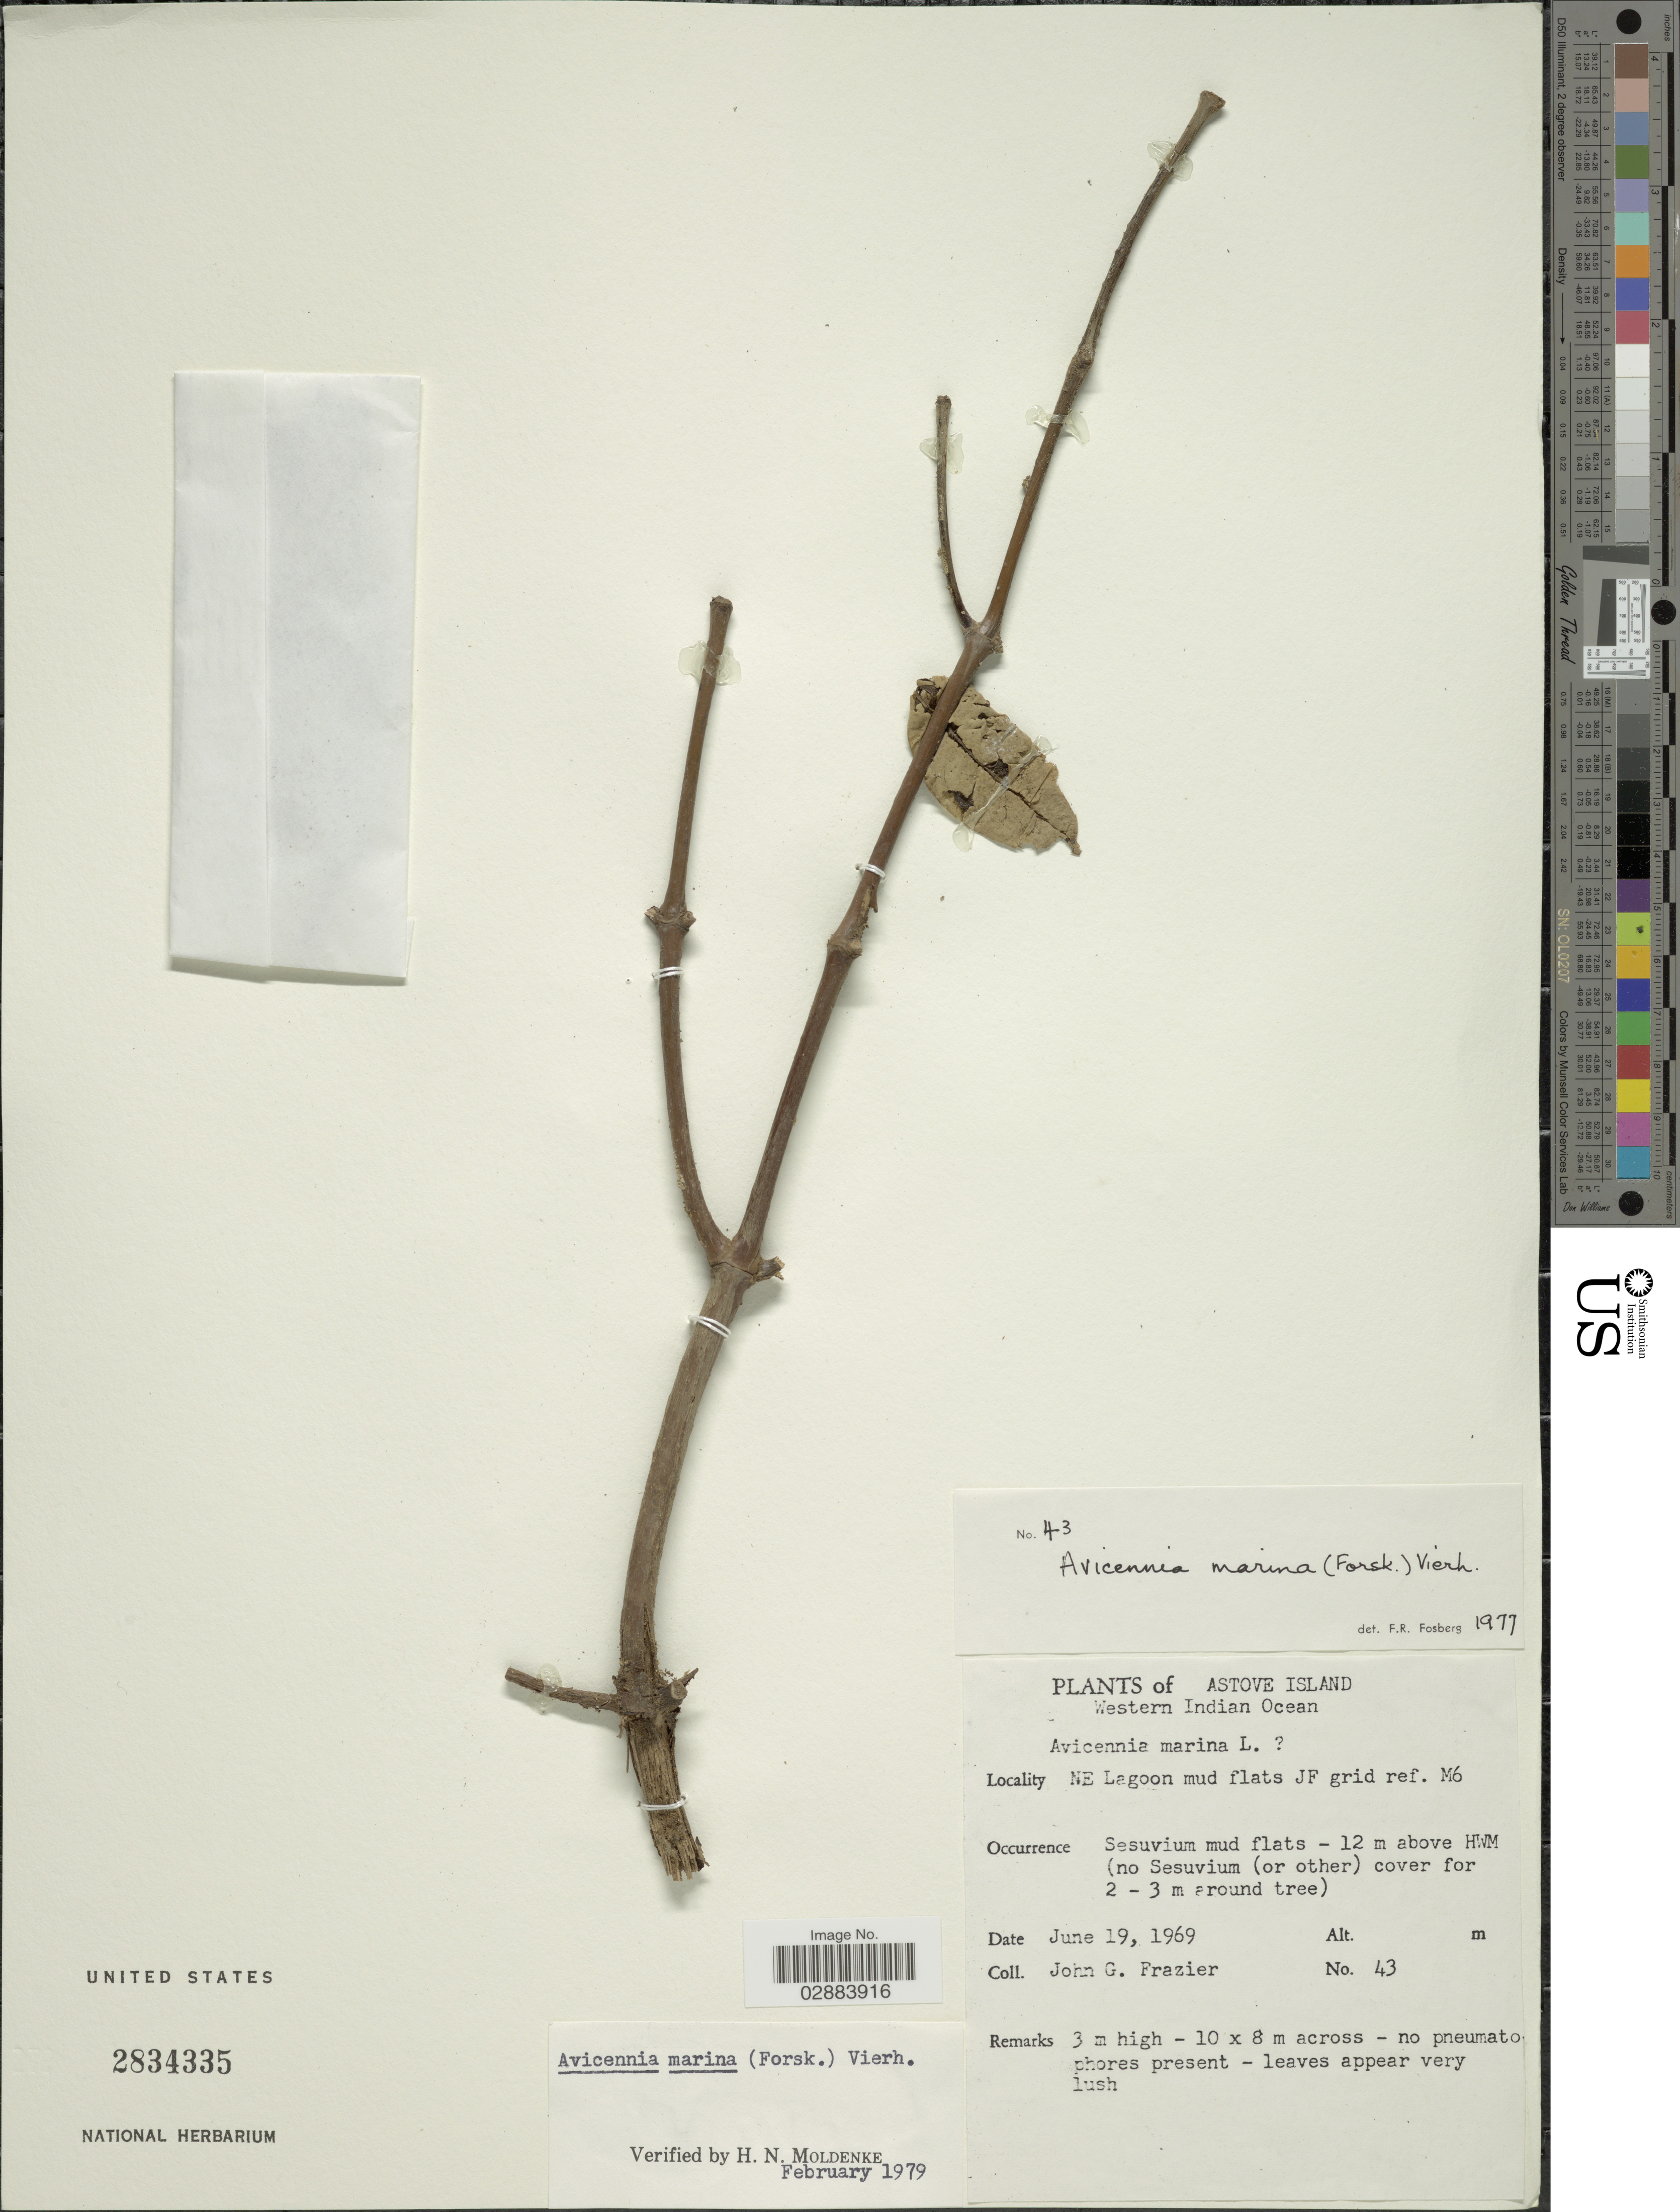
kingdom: Plantae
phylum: Tracheophyta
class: Magnoliopsida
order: Lamiales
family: Acanthaceae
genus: Avicennia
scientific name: Avicennia marina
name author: (Forssk.) Vierh.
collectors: J. Frazier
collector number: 43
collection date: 1969-06-19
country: Seychelles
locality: Astove Island. Western Indian Ocean. NE Lagoon mud flats JF grid ref. M6.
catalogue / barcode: US 2834335